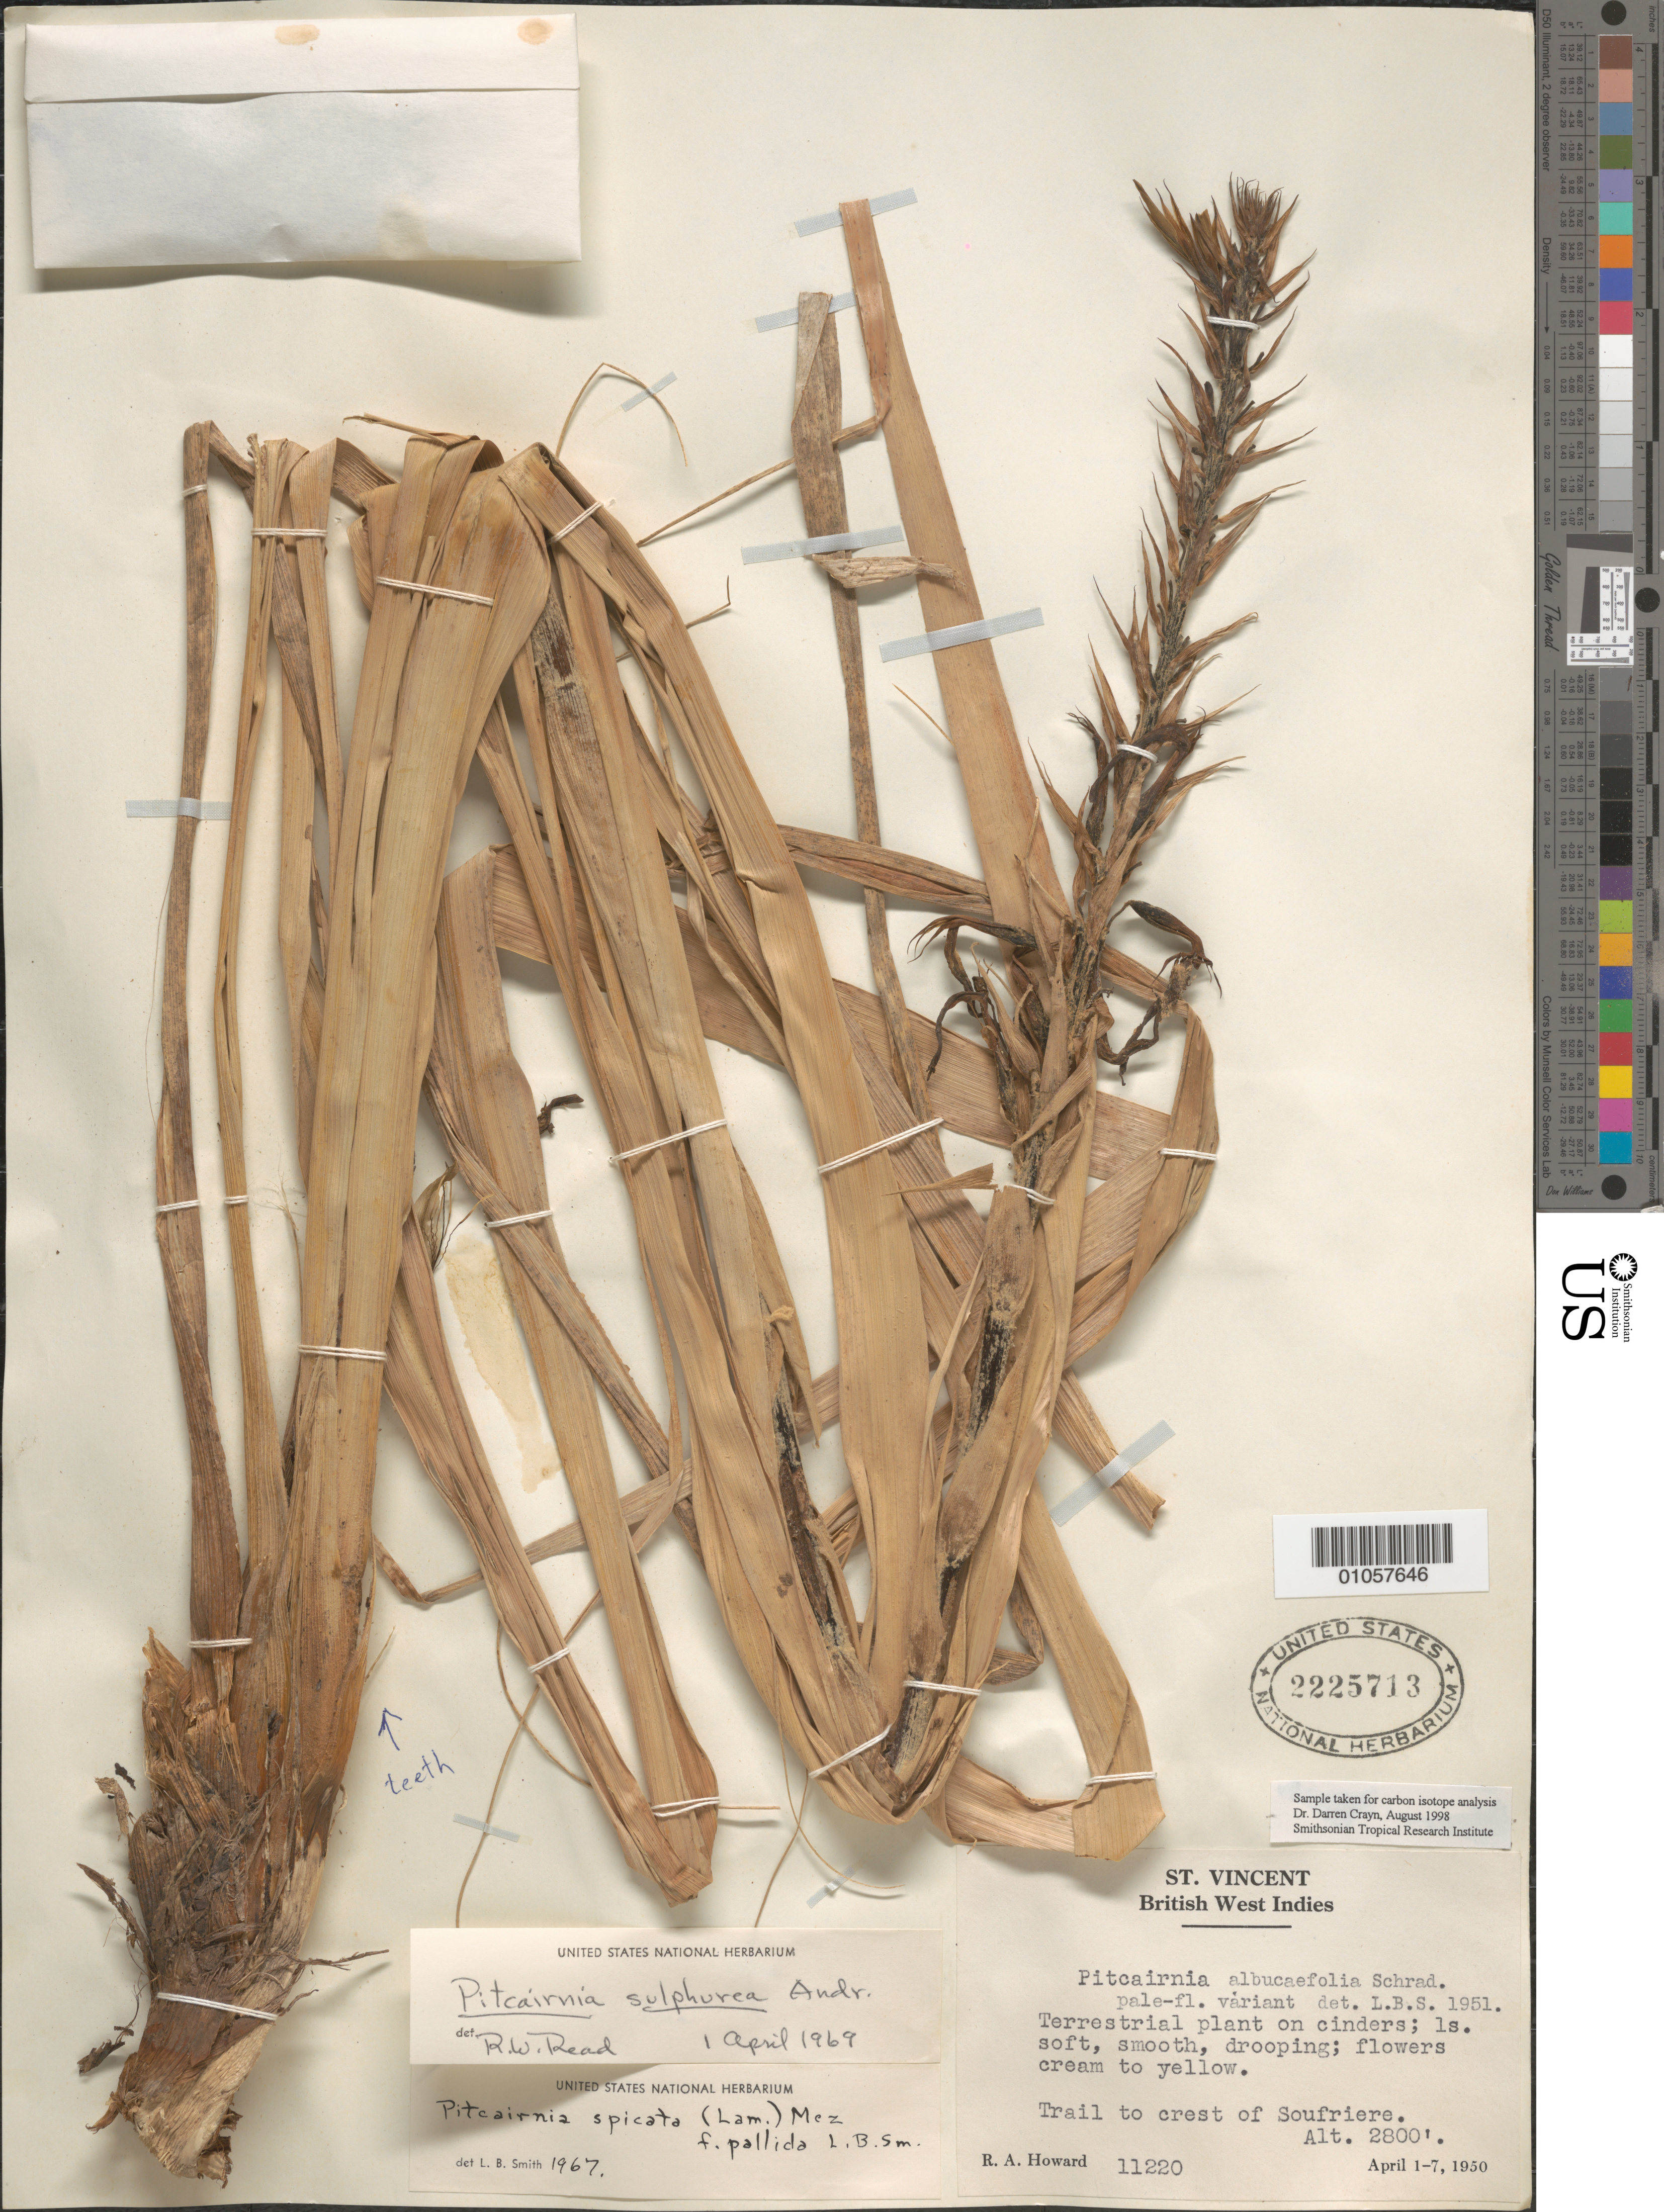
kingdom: Plantae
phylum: Tracheophyta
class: Liliopsida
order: Poales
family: Bromeliaceae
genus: Pitcairnia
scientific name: Pitcairnia sulphurea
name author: Andrews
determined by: Read, Robert W., (US), NMNH (UNITED STATES)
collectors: R. A. Howard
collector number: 11220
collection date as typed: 01 Apr 1950 to 07 Apr 1950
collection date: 1950-04-01/1950-04-07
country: St. Vincent - Grenadines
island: St. Vincent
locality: Soufriere, trail to crest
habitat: On cinders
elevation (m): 853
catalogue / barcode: US 2225713